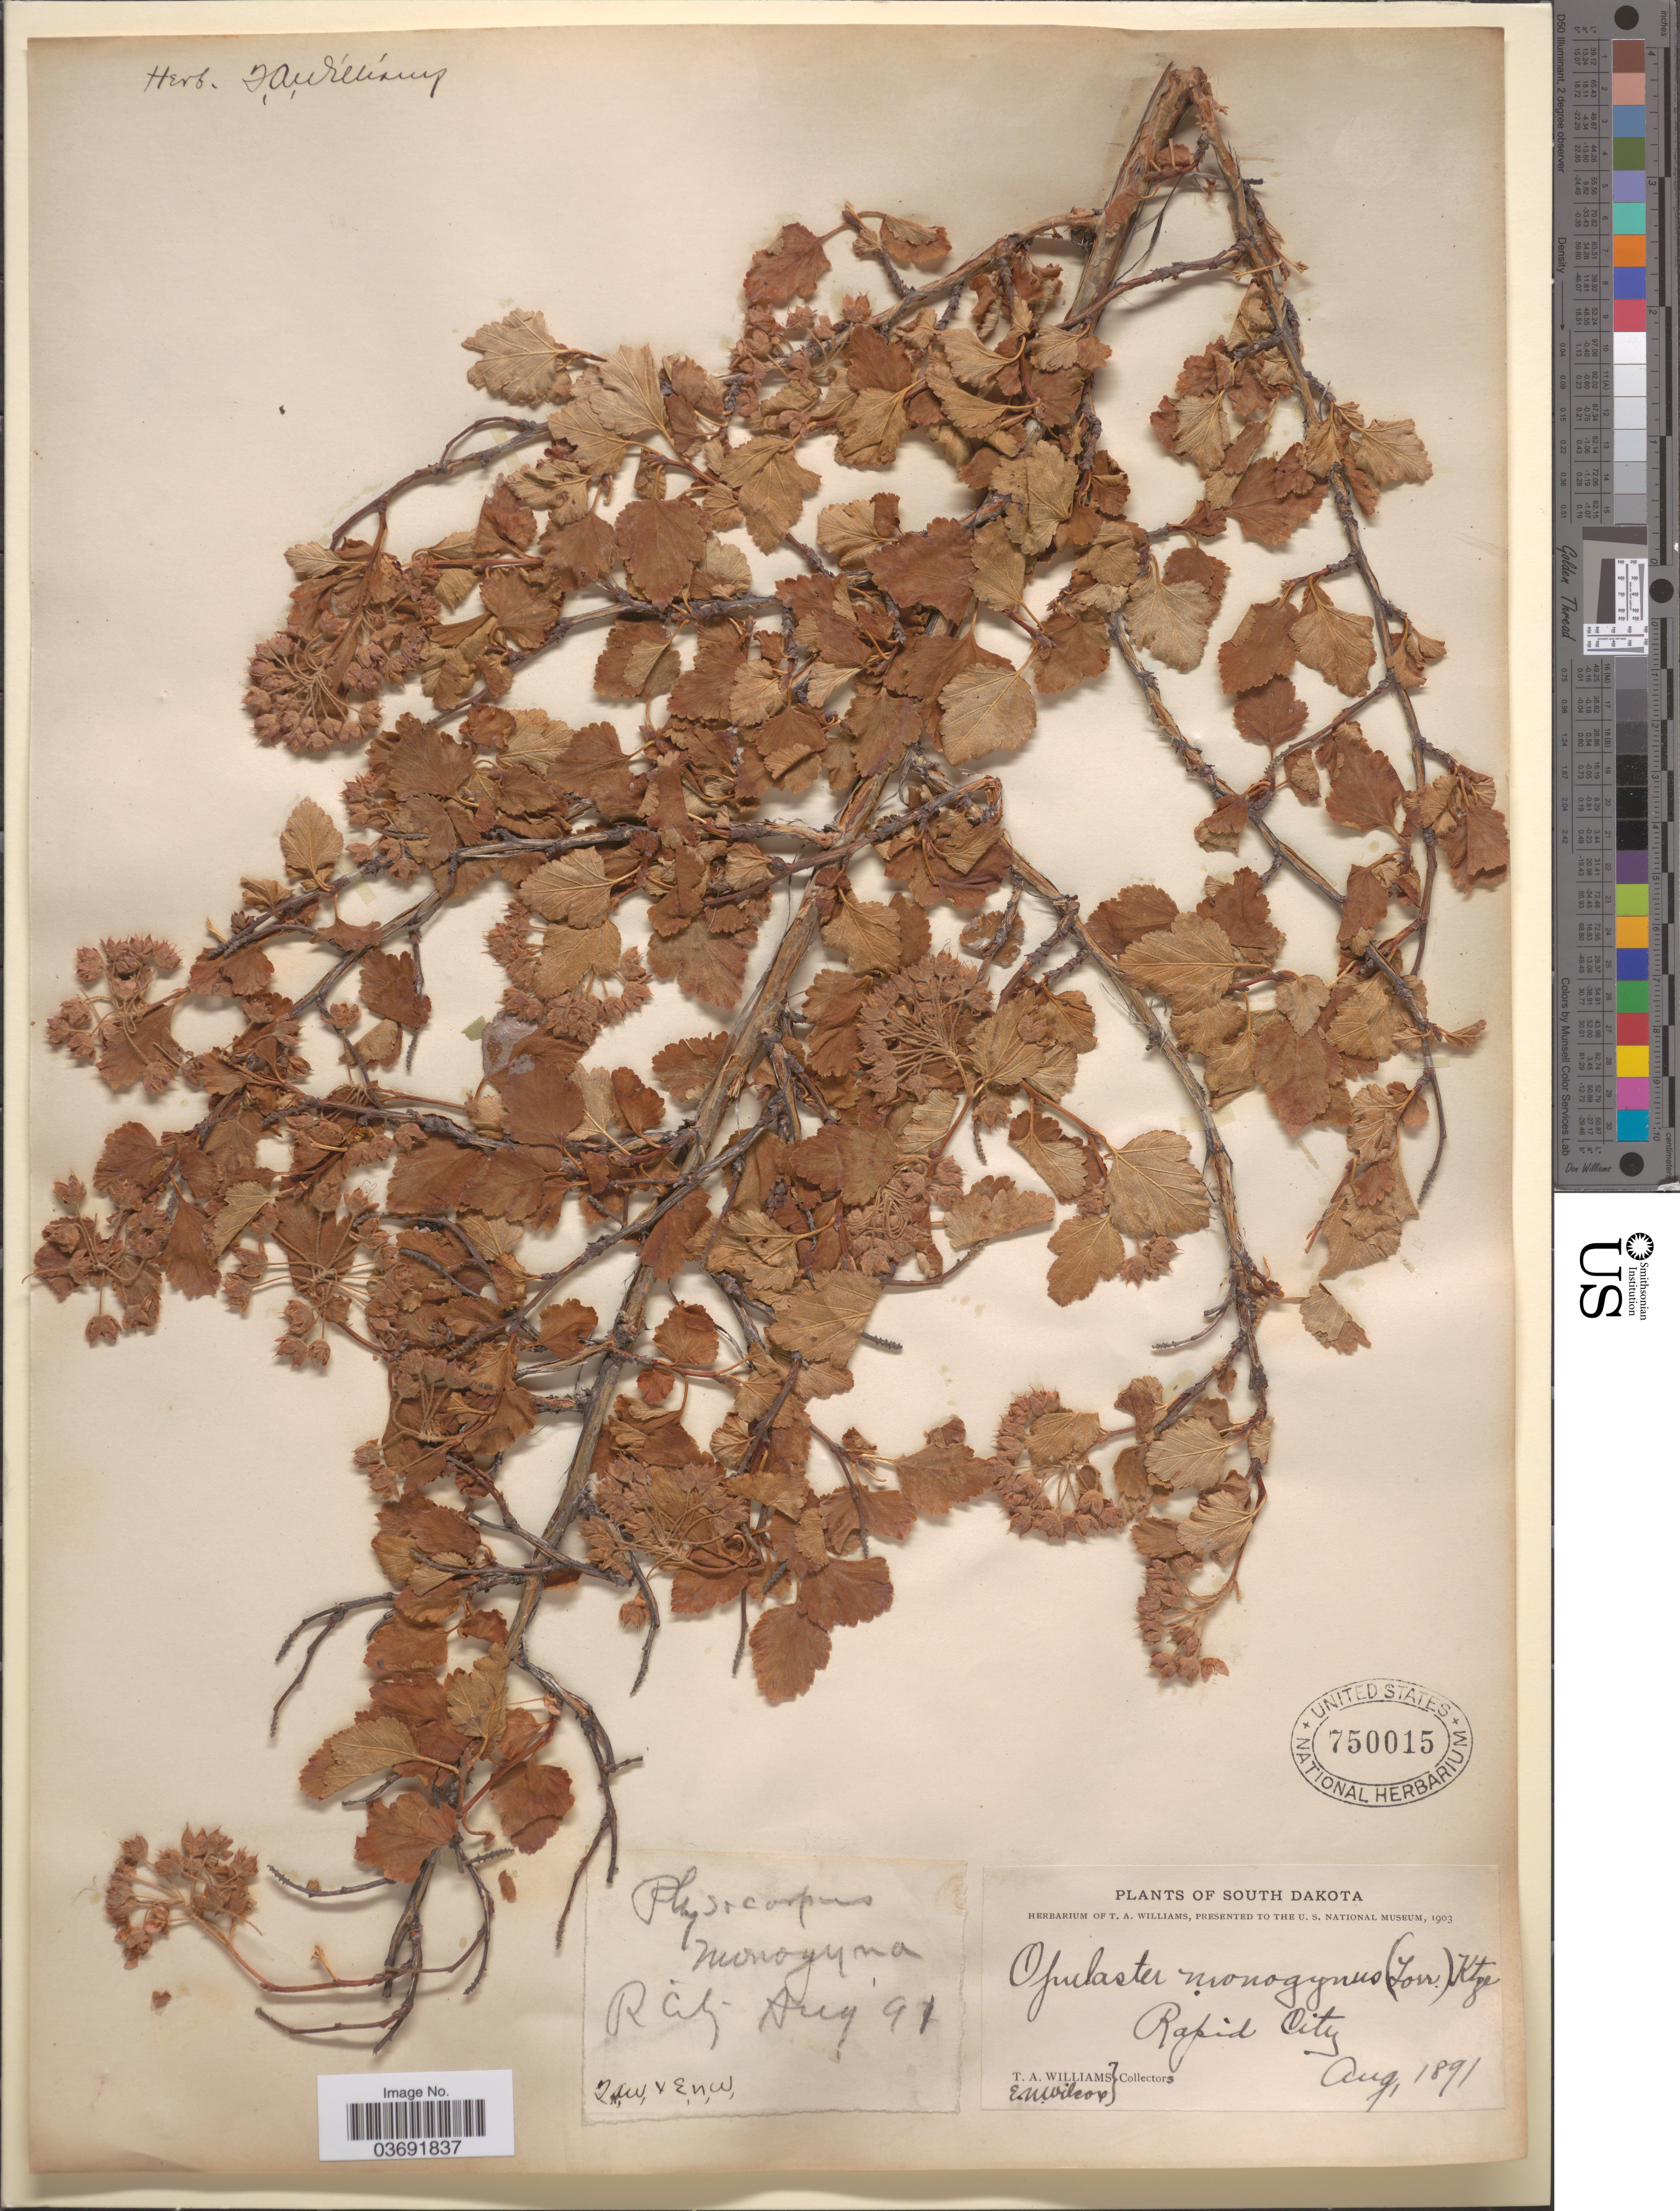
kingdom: Plantae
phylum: Tracheophyta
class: Magnoliopsida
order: Rosales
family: Rosaceae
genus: Physocarpus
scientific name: Physocarpus monogynus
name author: (Torr.) J.M. Coult.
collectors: T. Williams & E. Wilcox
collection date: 1891-08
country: United States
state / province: South Dakota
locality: Rapid City.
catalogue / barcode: US 750015